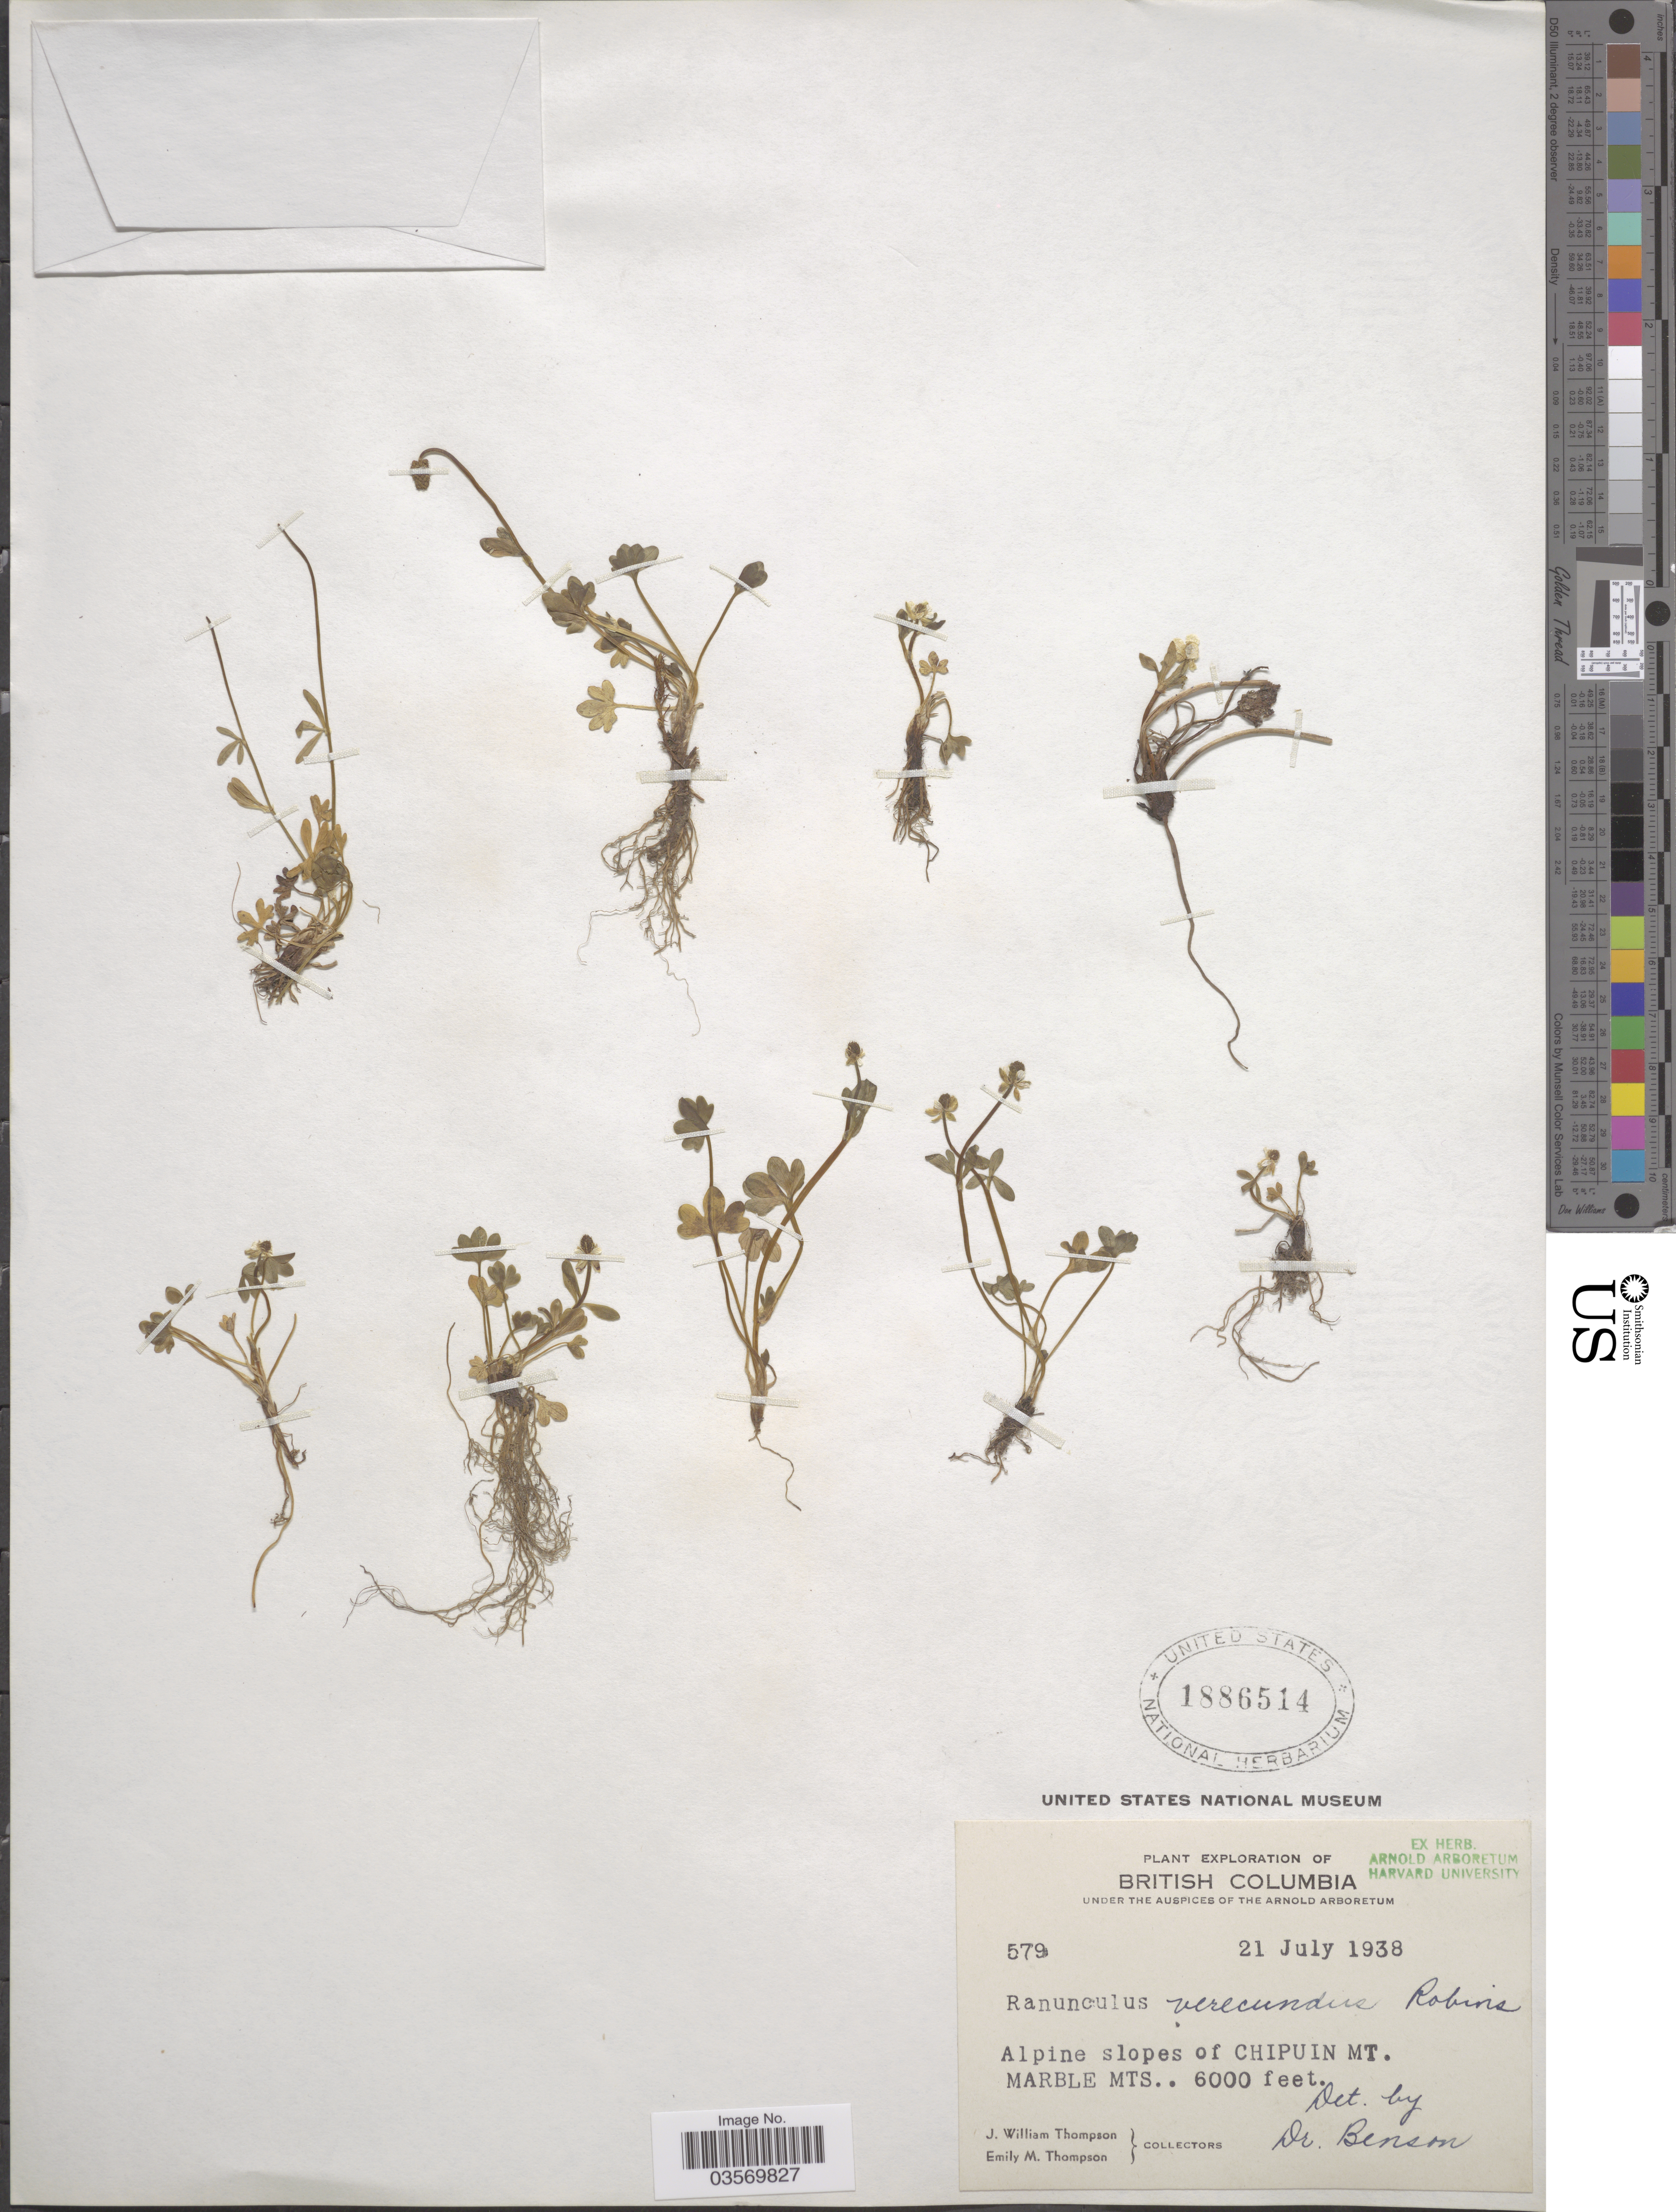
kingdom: Plantae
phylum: Tracheophyta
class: Magnoliopsida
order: Ranunculales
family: Ranunculaceae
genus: Ranunculus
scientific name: Ranunculus verecundus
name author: B.L. Rob.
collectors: J. W. Thompson & E. M. Thompson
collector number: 579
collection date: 1938-07-21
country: Canada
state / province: British Columbia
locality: Alpine slopes of Chipuin Mt. Marble Mts.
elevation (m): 1829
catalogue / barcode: US 1886514